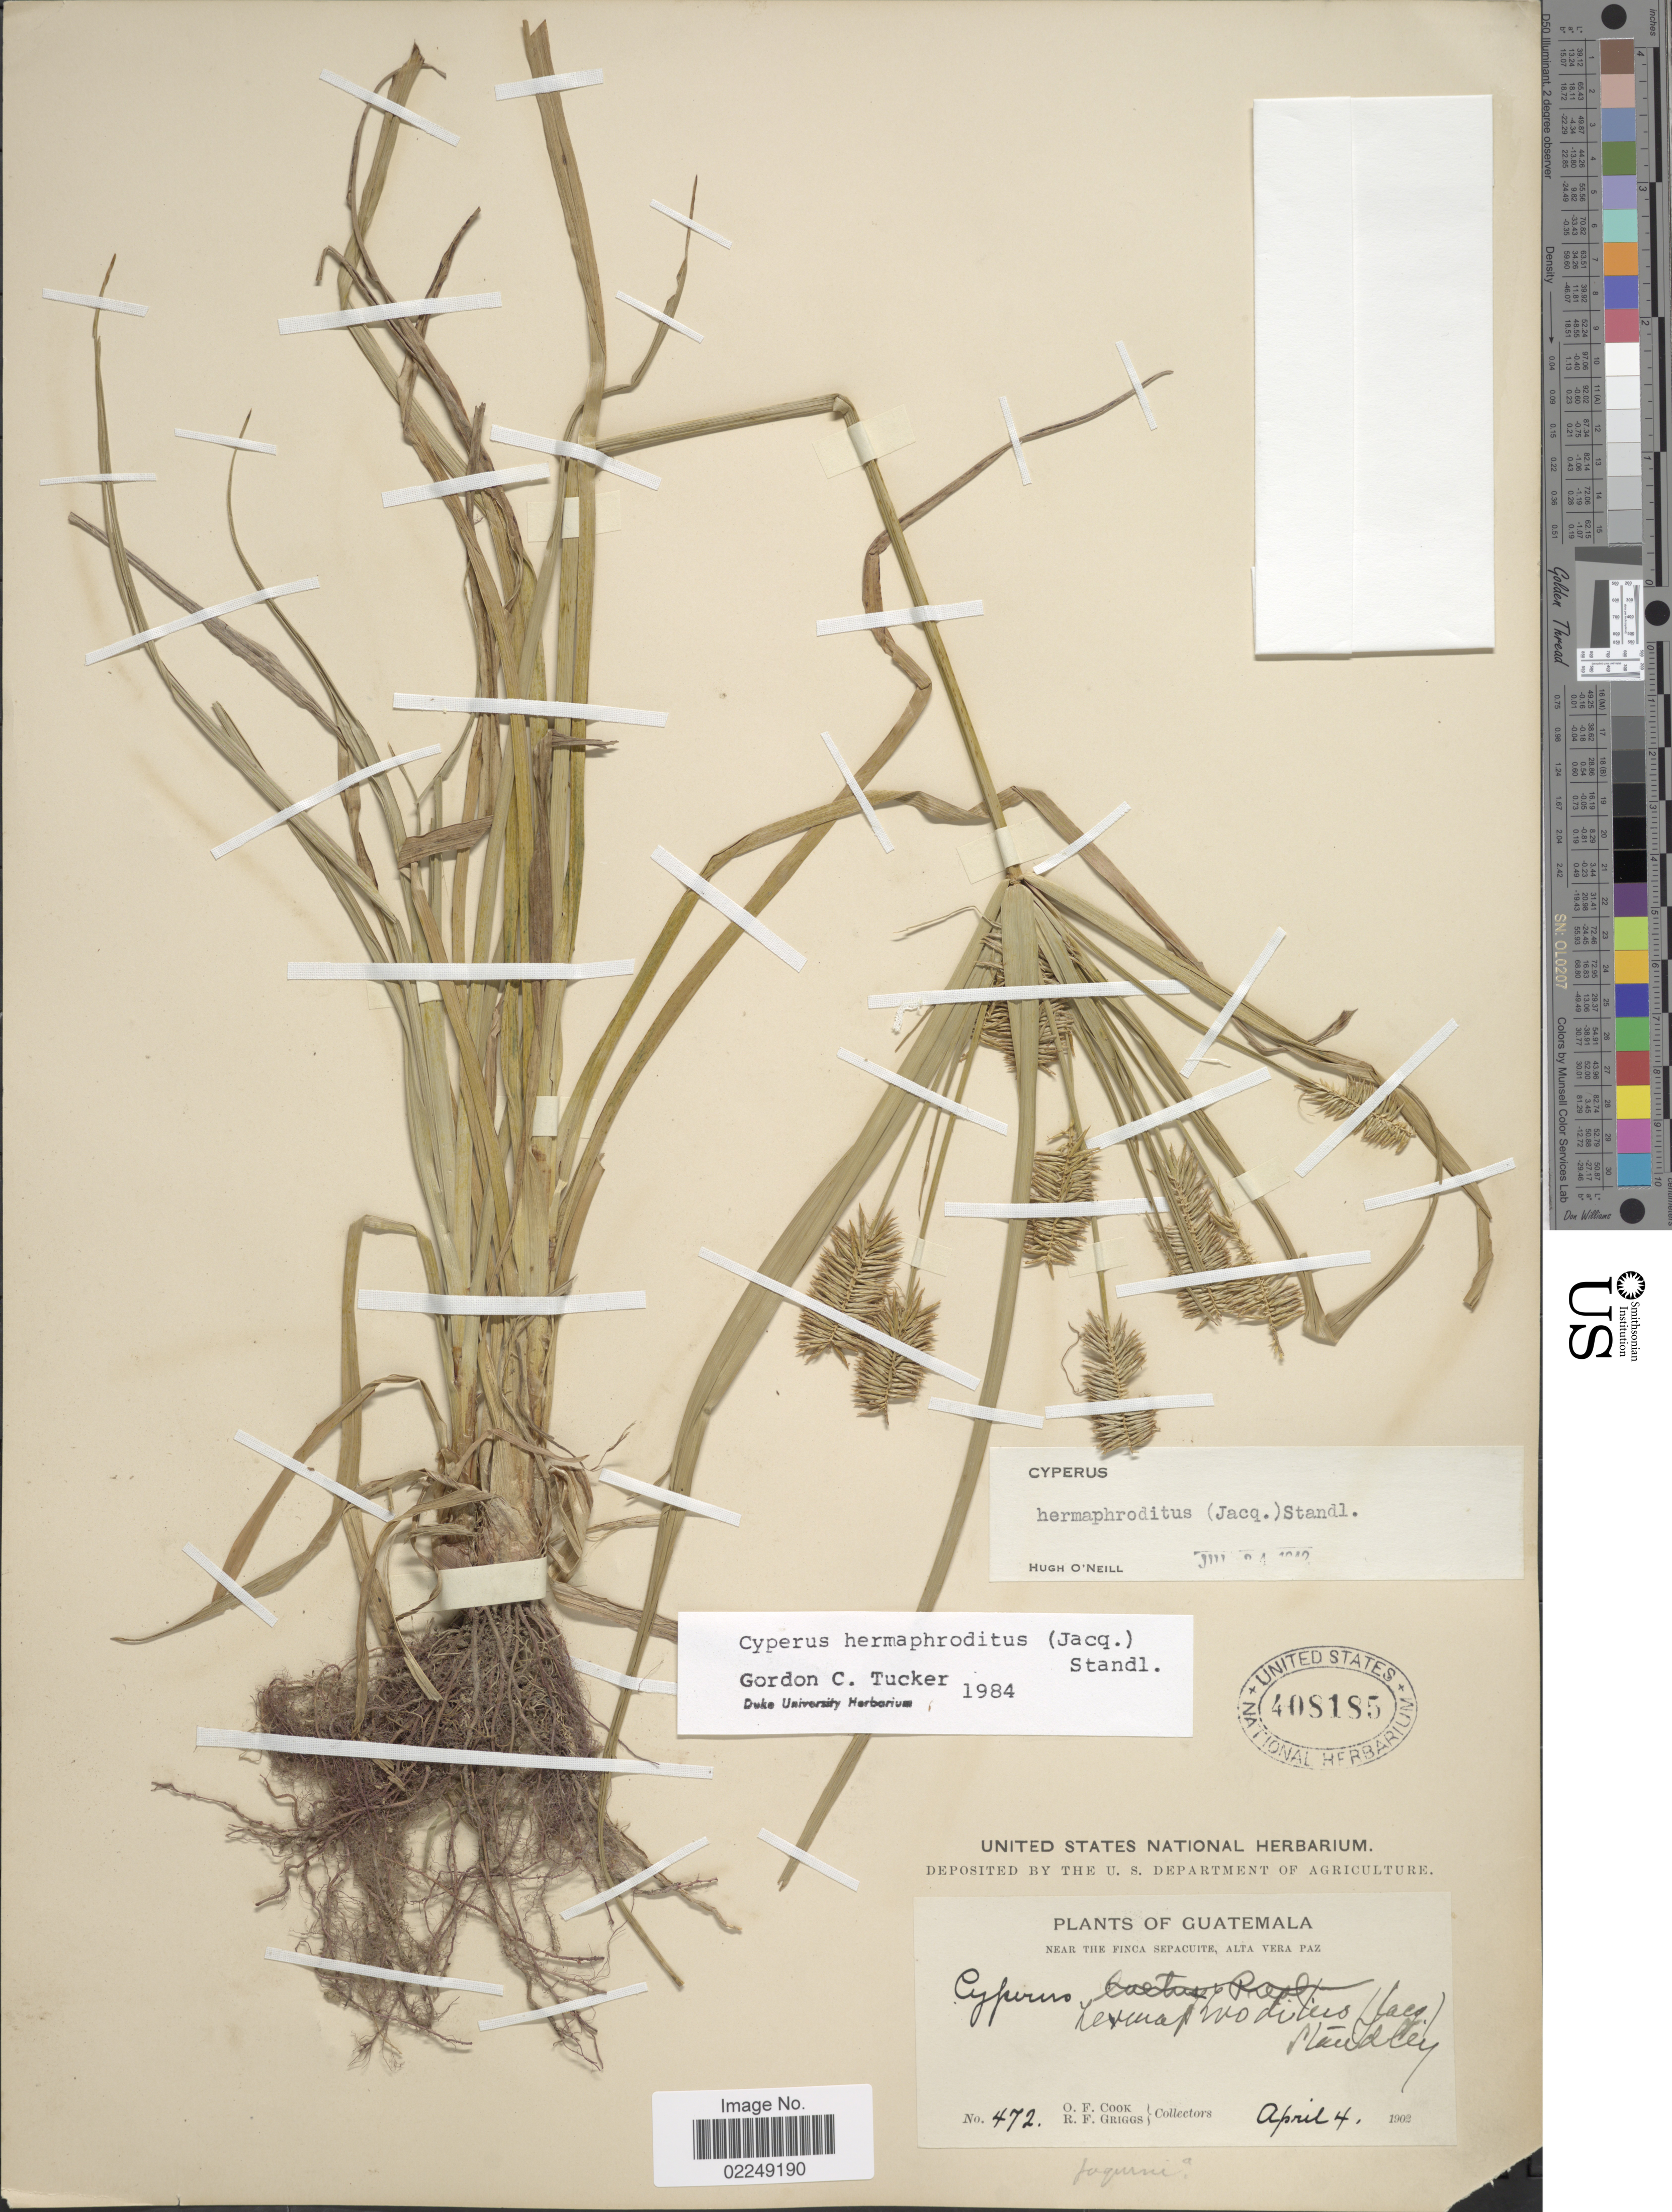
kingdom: Plantae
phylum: Tracheophyta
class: Liliopsida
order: Poales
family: Cyperaceae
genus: Cyperus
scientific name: Cyperus hermaphroditus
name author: (Jacq.) Standl.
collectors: O. F. Cook & R. F. Griggs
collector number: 472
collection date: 1902-04-04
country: Guatemala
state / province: Alta Verapaz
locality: Near the Finca Sepacuite, Alta Vera Paz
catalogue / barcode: US 408185